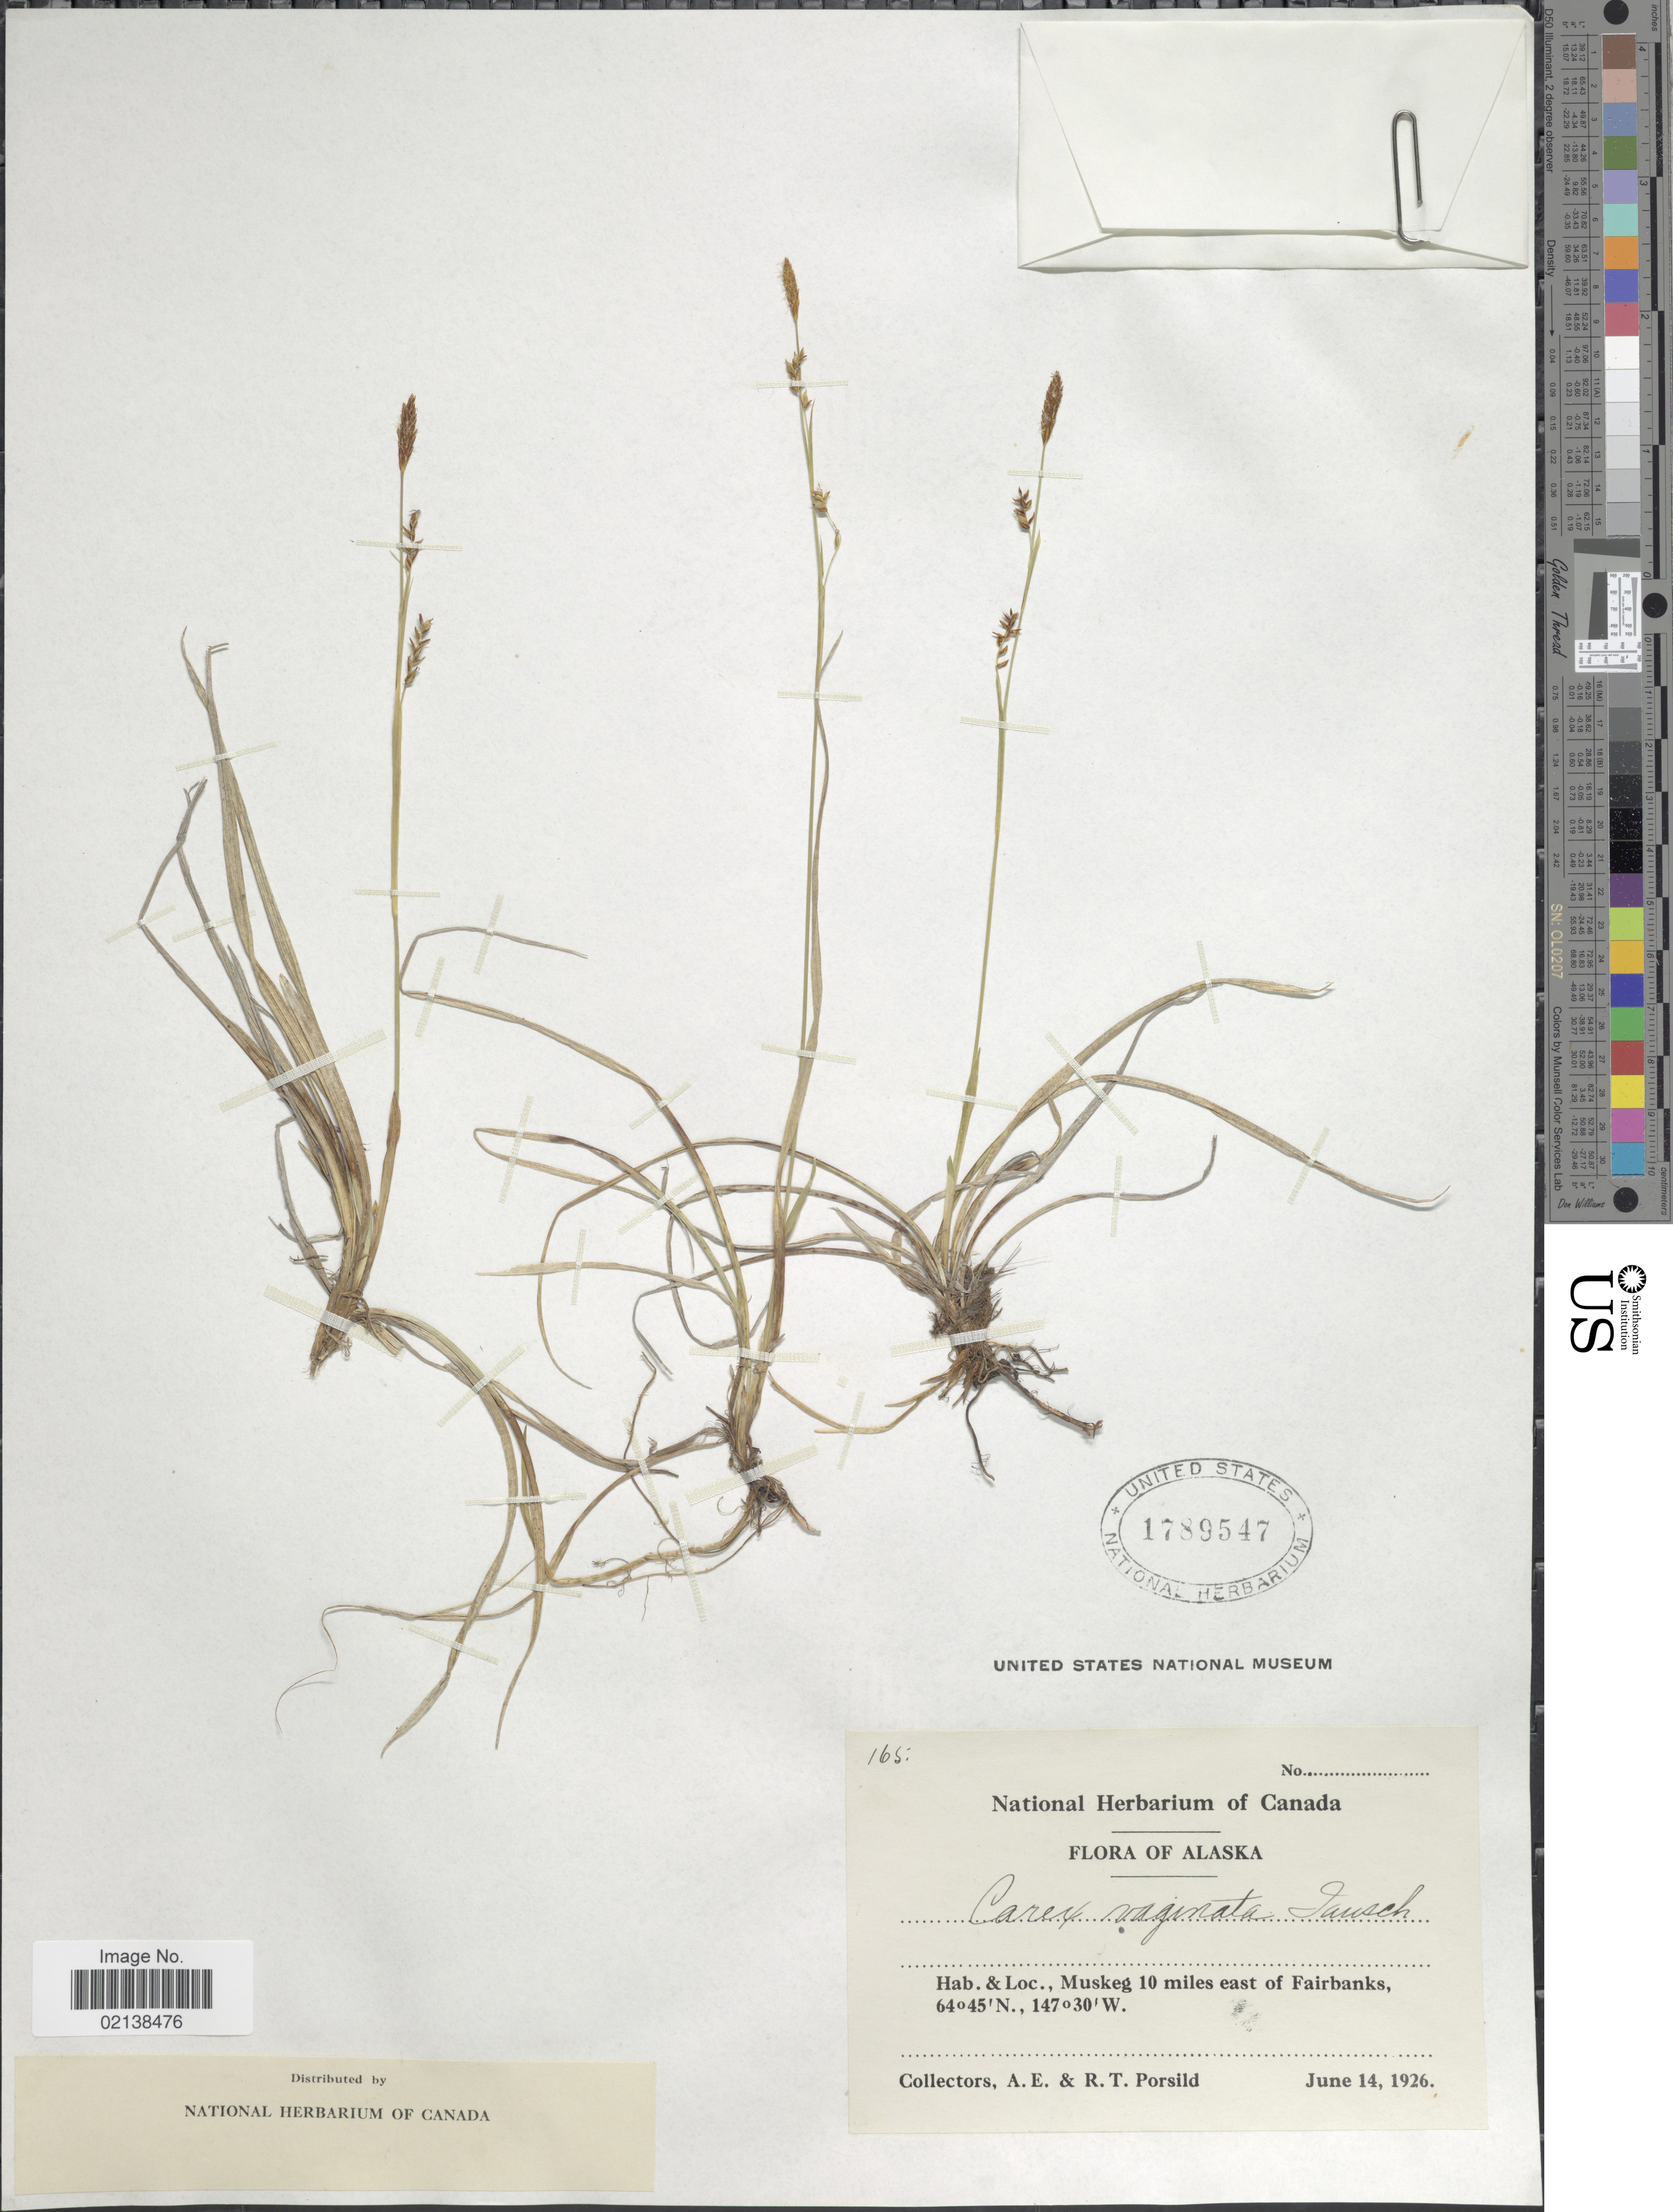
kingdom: Plantae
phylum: Tracheophyta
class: Liliopsida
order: Poales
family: Cyperaceae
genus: Carex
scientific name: Carex vaginata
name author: Tausch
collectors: A. E. Porsild & R. T. Porsild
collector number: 165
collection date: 1926-06-14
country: United States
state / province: Alaska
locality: Muskey 10 miles east of Fairbanks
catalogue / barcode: US 1789547